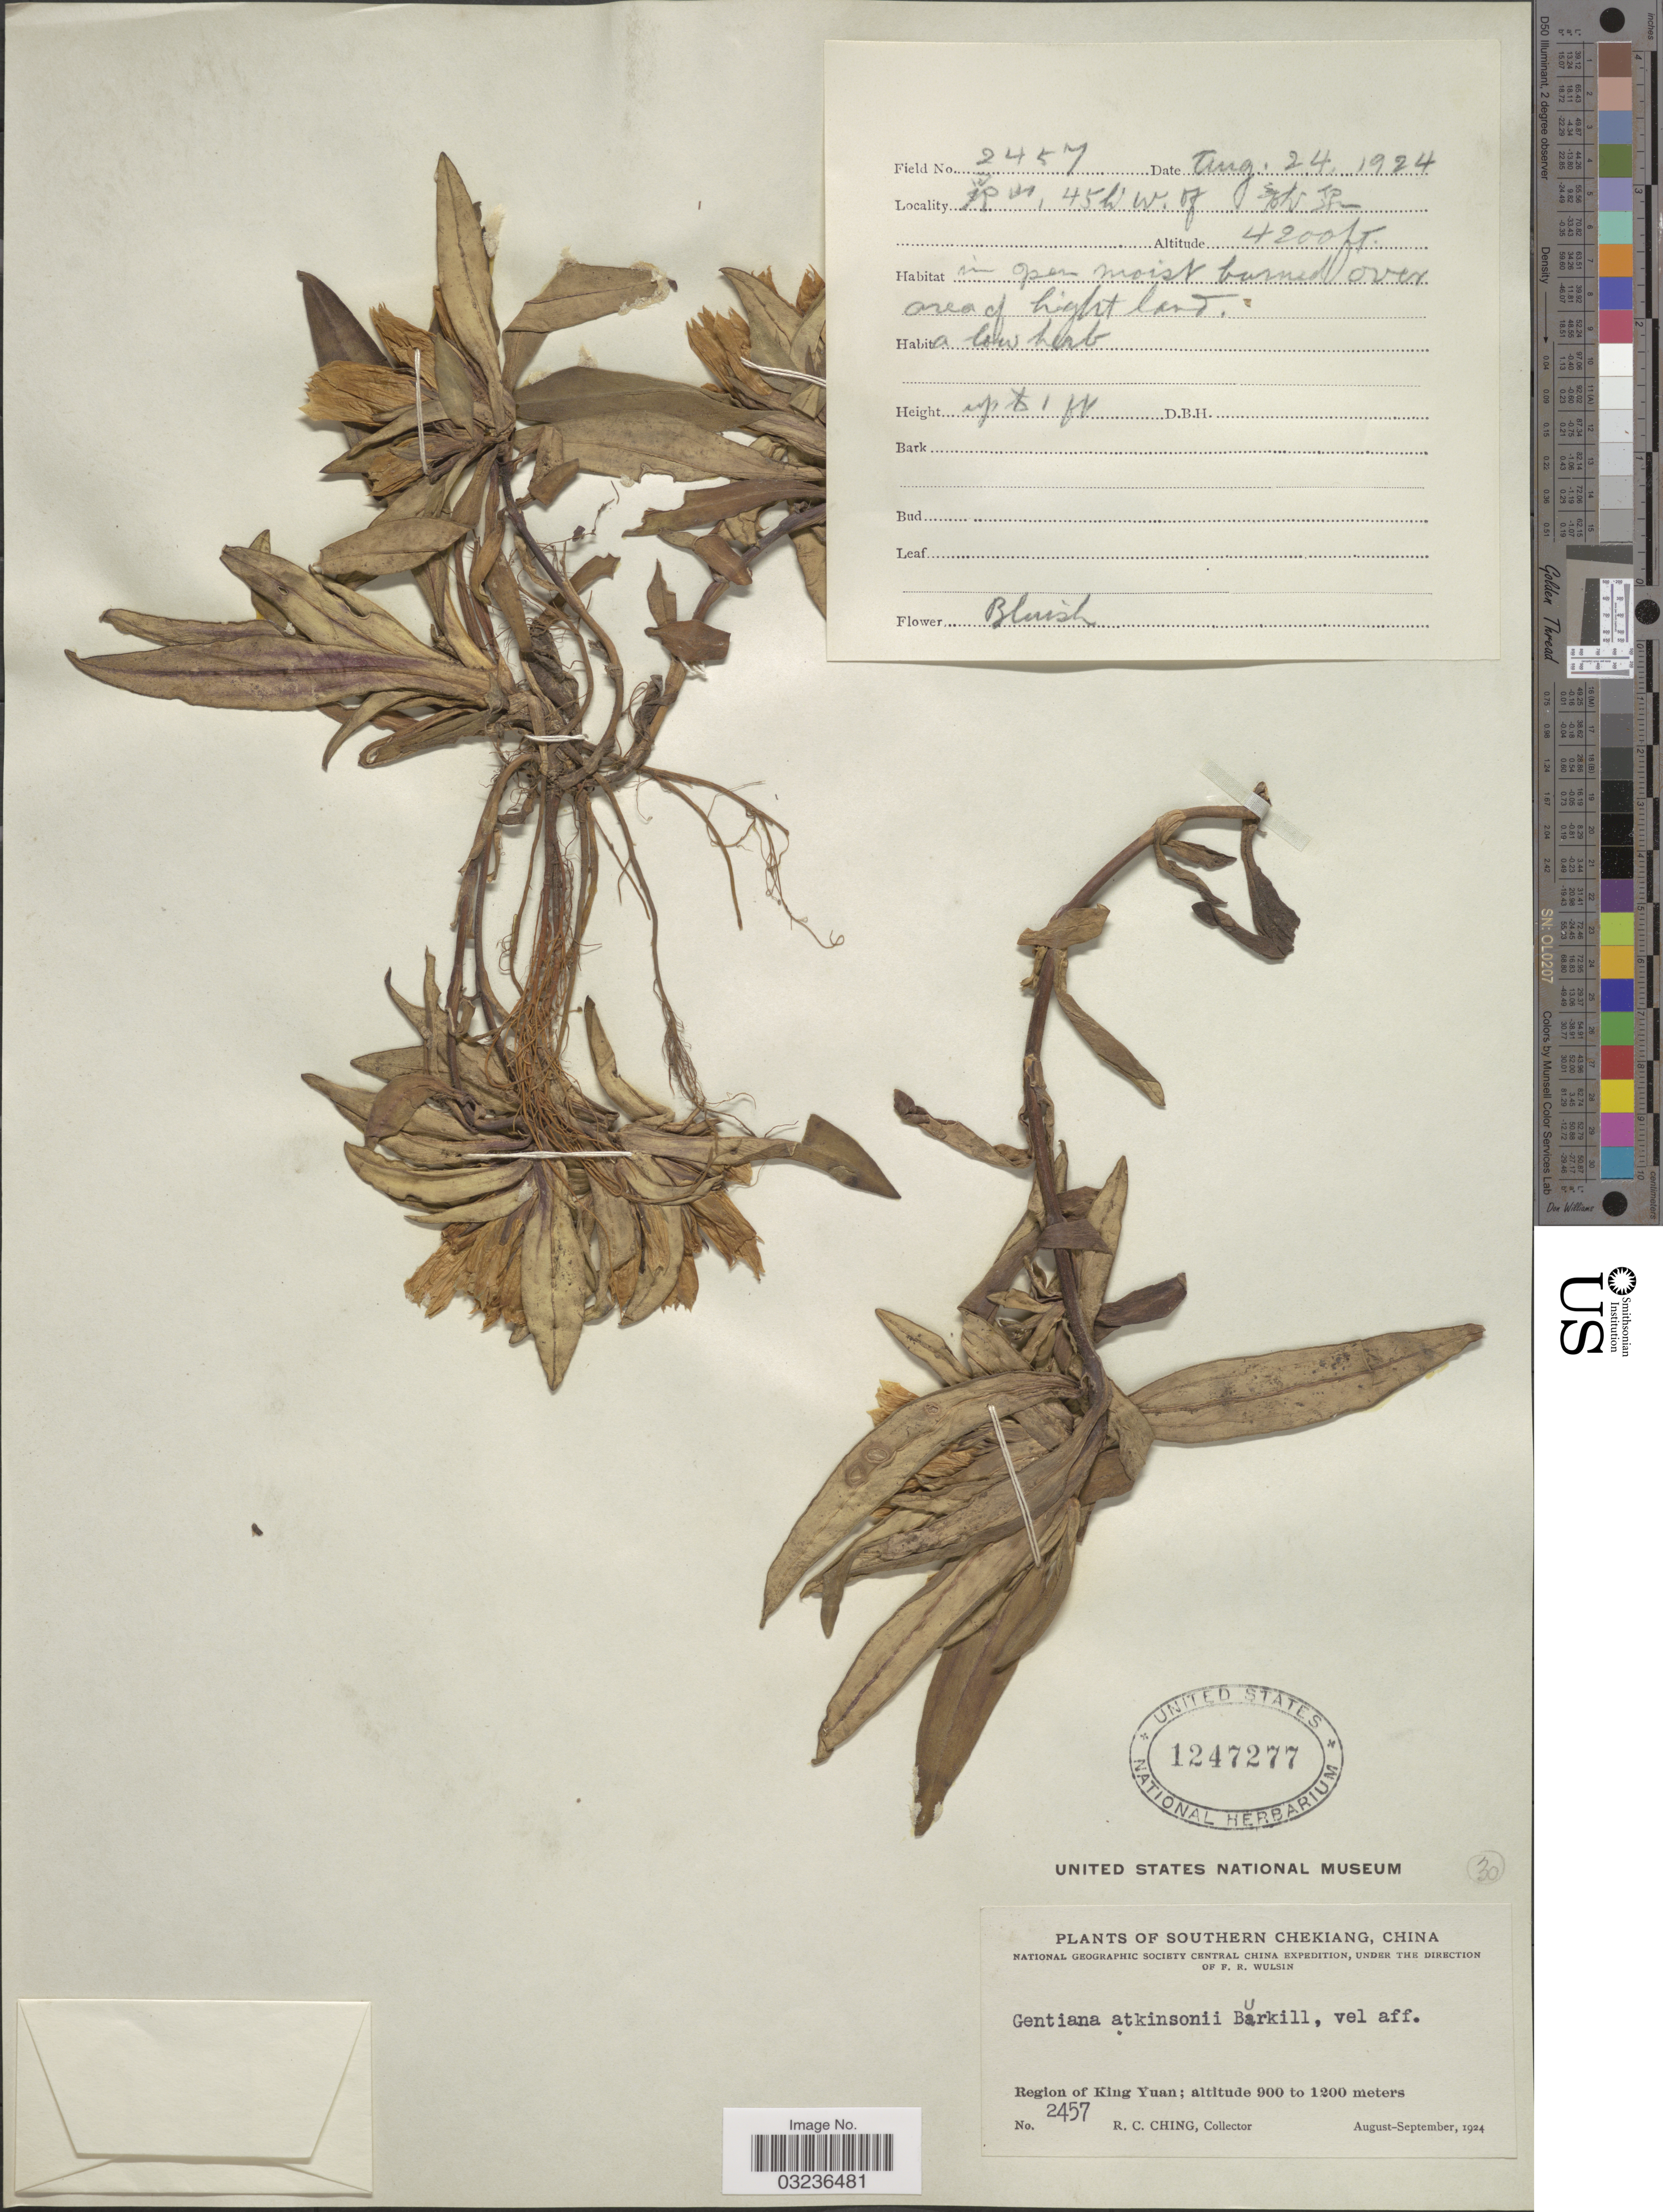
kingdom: Plantae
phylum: Tracheophyta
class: Magnoliopsida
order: Gentianales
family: Gentianaceae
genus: Gentiana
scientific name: Gentiana atkinsonii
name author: Burkill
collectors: R. C. Ching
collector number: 2457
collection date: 1924-08-24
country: China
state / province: Zhejiang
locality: Region of King Yuan. 45 W W. of .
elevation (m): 1280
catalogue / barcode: US 1247277